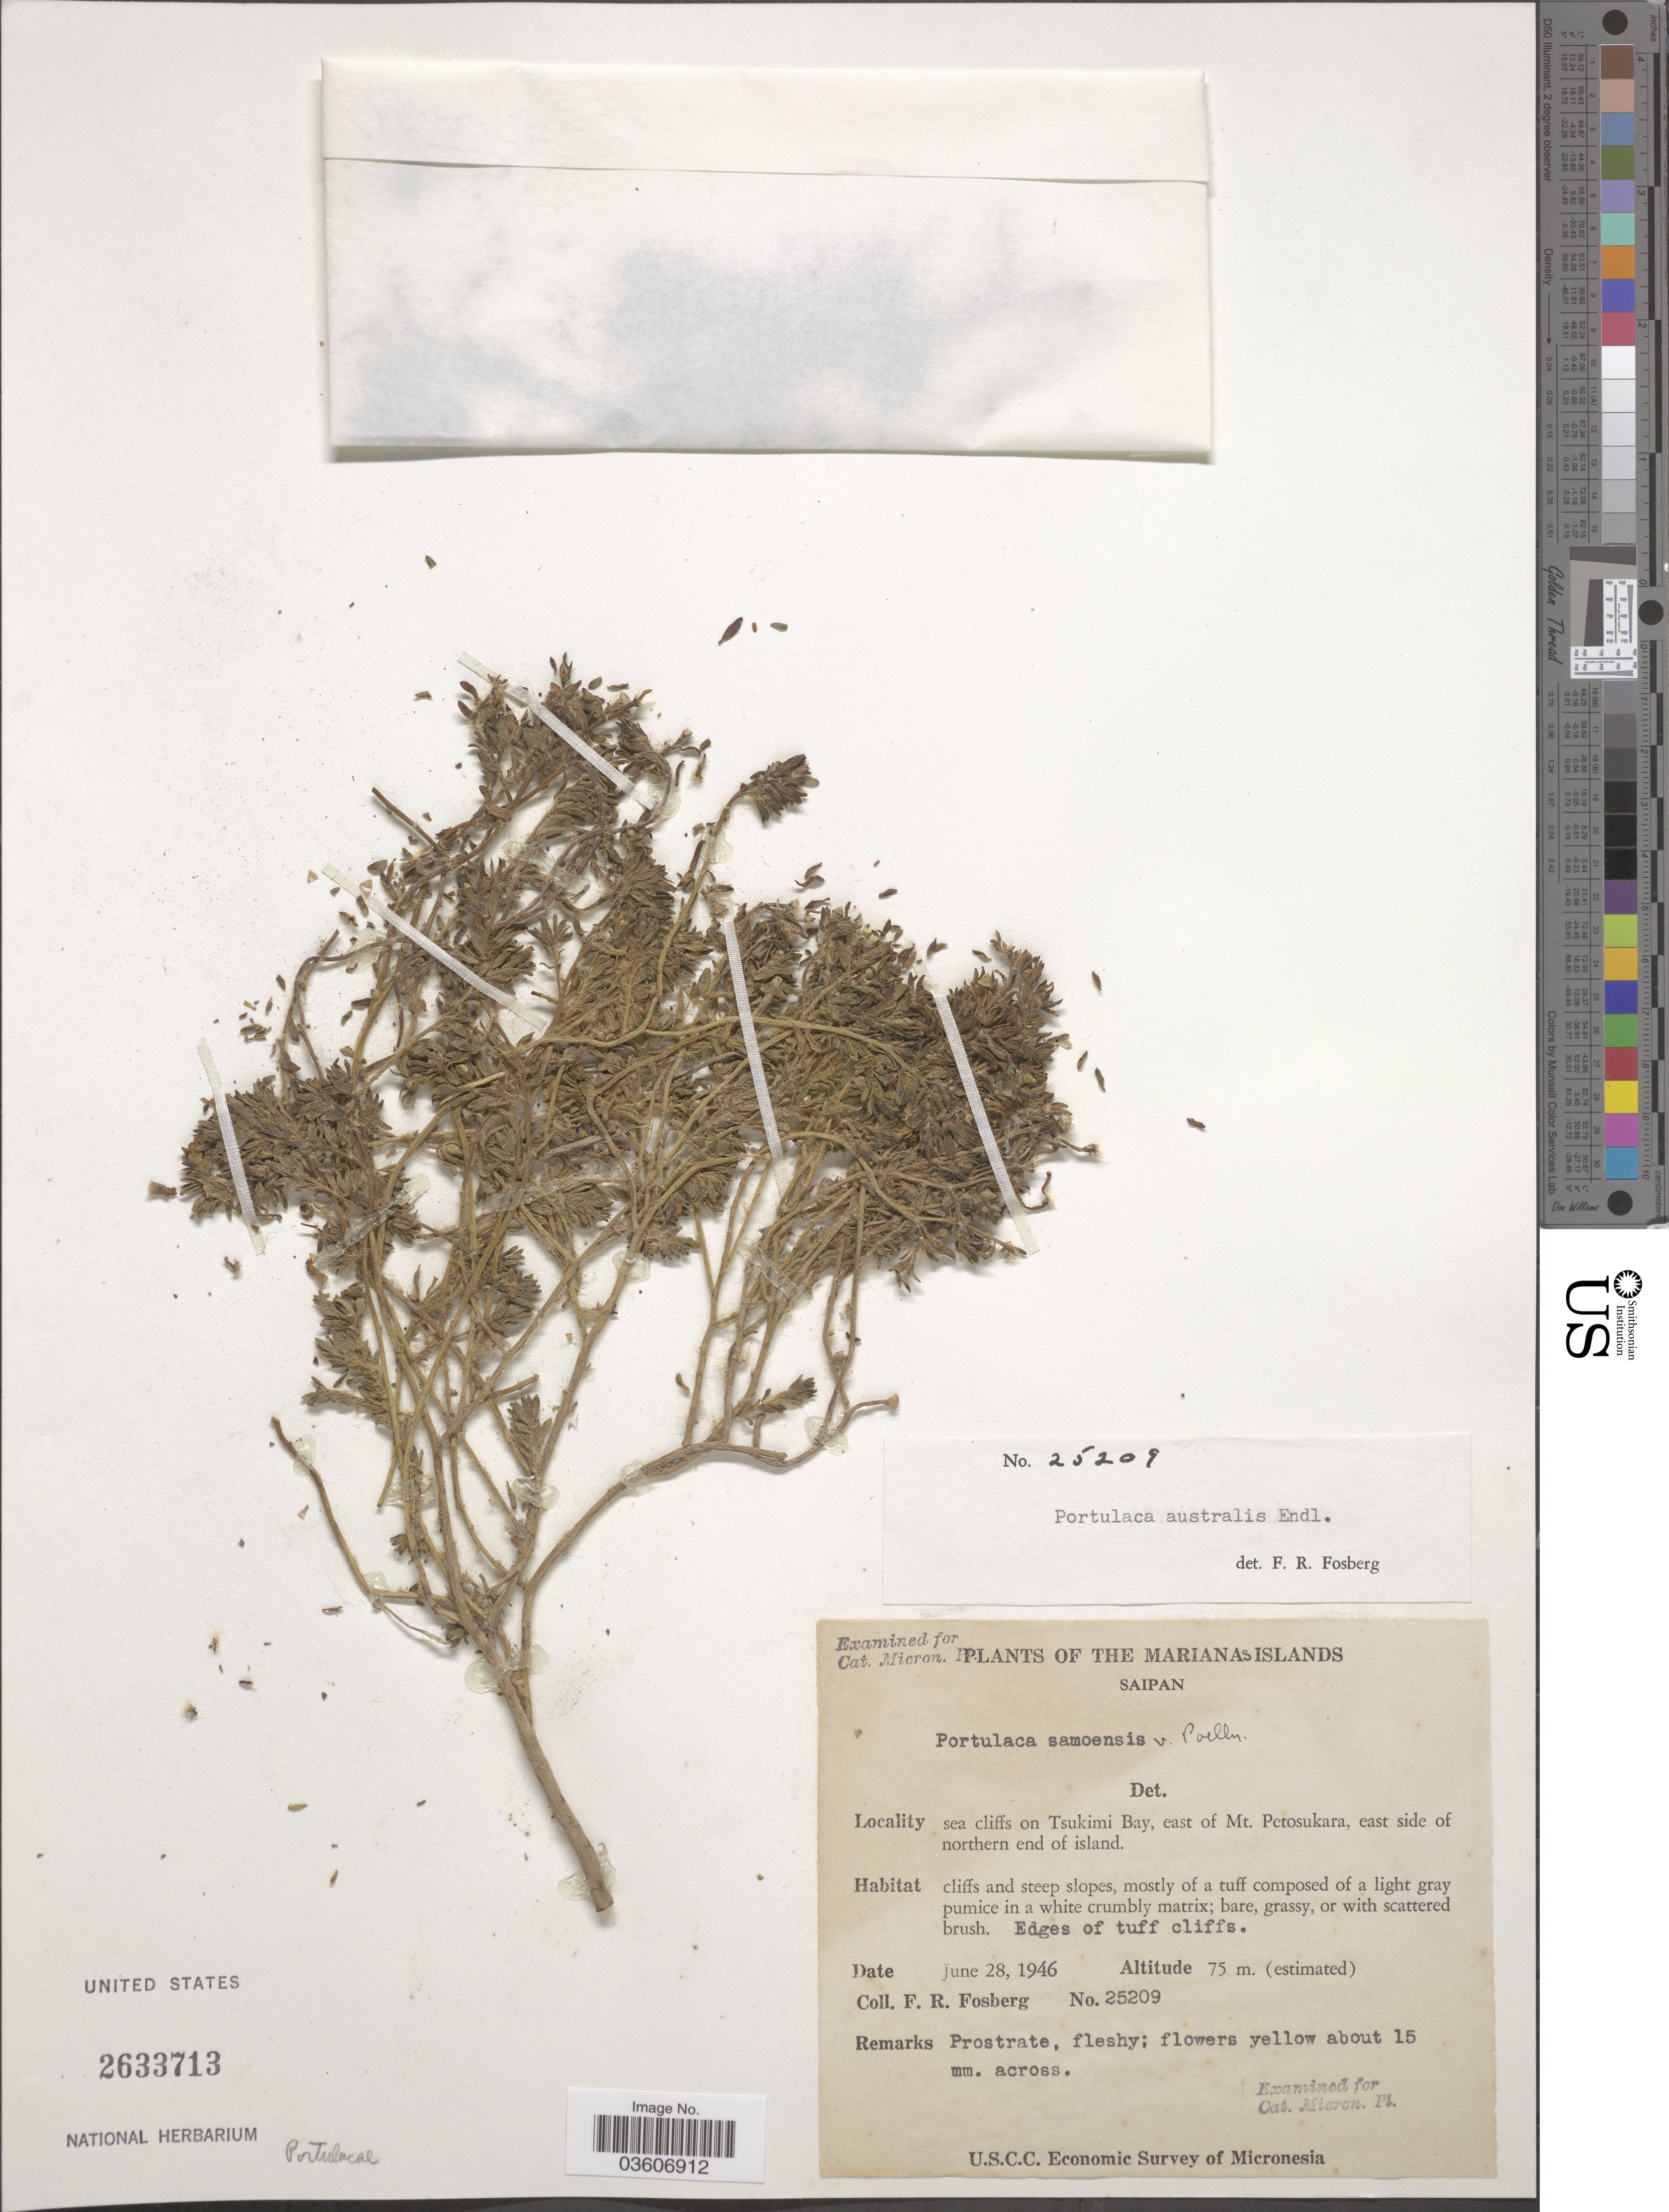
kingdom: Plantae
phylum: Tracheophyta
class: Magnoliopsida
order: Caryophyllales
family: Portulacaceae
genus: Portulaca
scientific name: Portulaca australis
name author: Endl.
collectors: F. R. Fosberg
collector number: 25209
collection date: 1946-06-28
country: Northern Mariana Islands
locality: Saipan. Sea cliffs on Tsukimi Bay, east of Mt. Petosukara, east side of northern end of island.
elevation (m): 75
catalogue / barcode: US 2633713